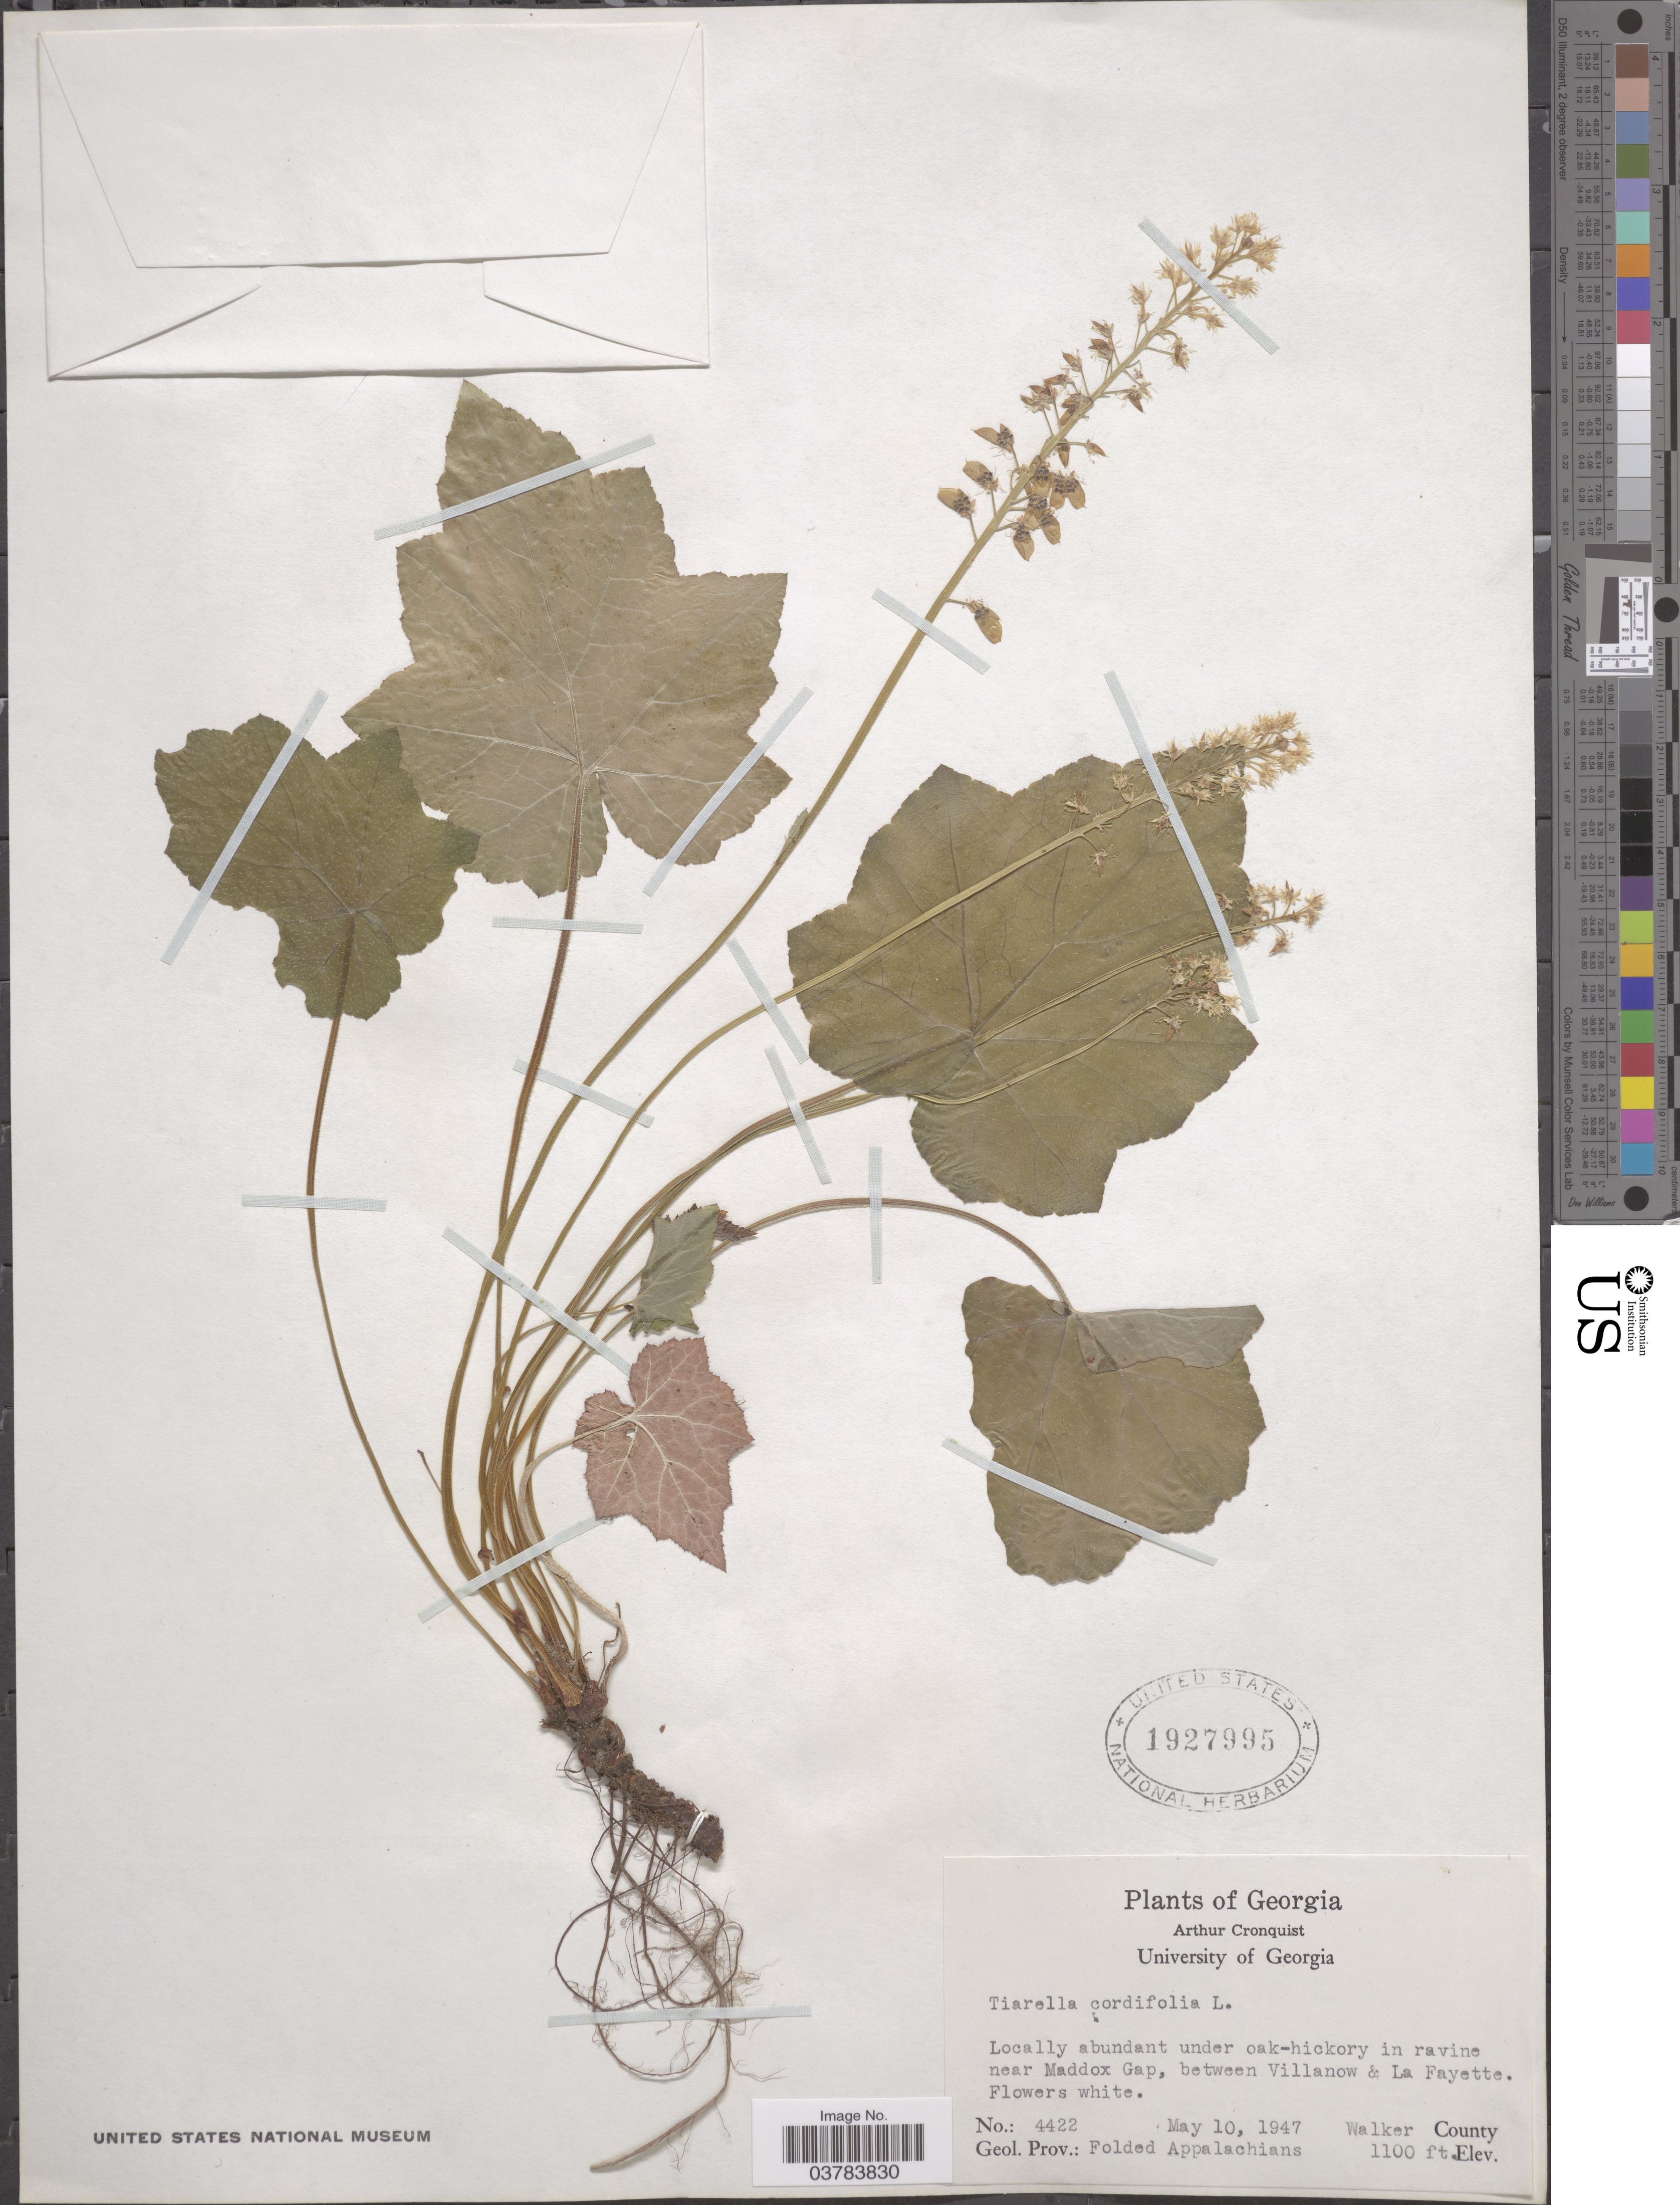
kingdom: Plantae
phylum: Tracheophyta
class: Magnoliopsida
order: Saxifragales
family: Saxifragaceae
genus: Tiarella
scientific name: Tiarella cordifolia var. typica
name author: Lakela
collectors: A. J. Cronquist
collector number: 4422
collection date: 1947-05-10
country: United States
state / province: Georgia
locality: Locally abundant under oak-hickory in ravine near Maddoc Gap, between Villanow & La Fayette. Walker County. Geol. Prov.: Folded Appalachians.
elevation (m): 335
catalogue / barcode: US 1927995